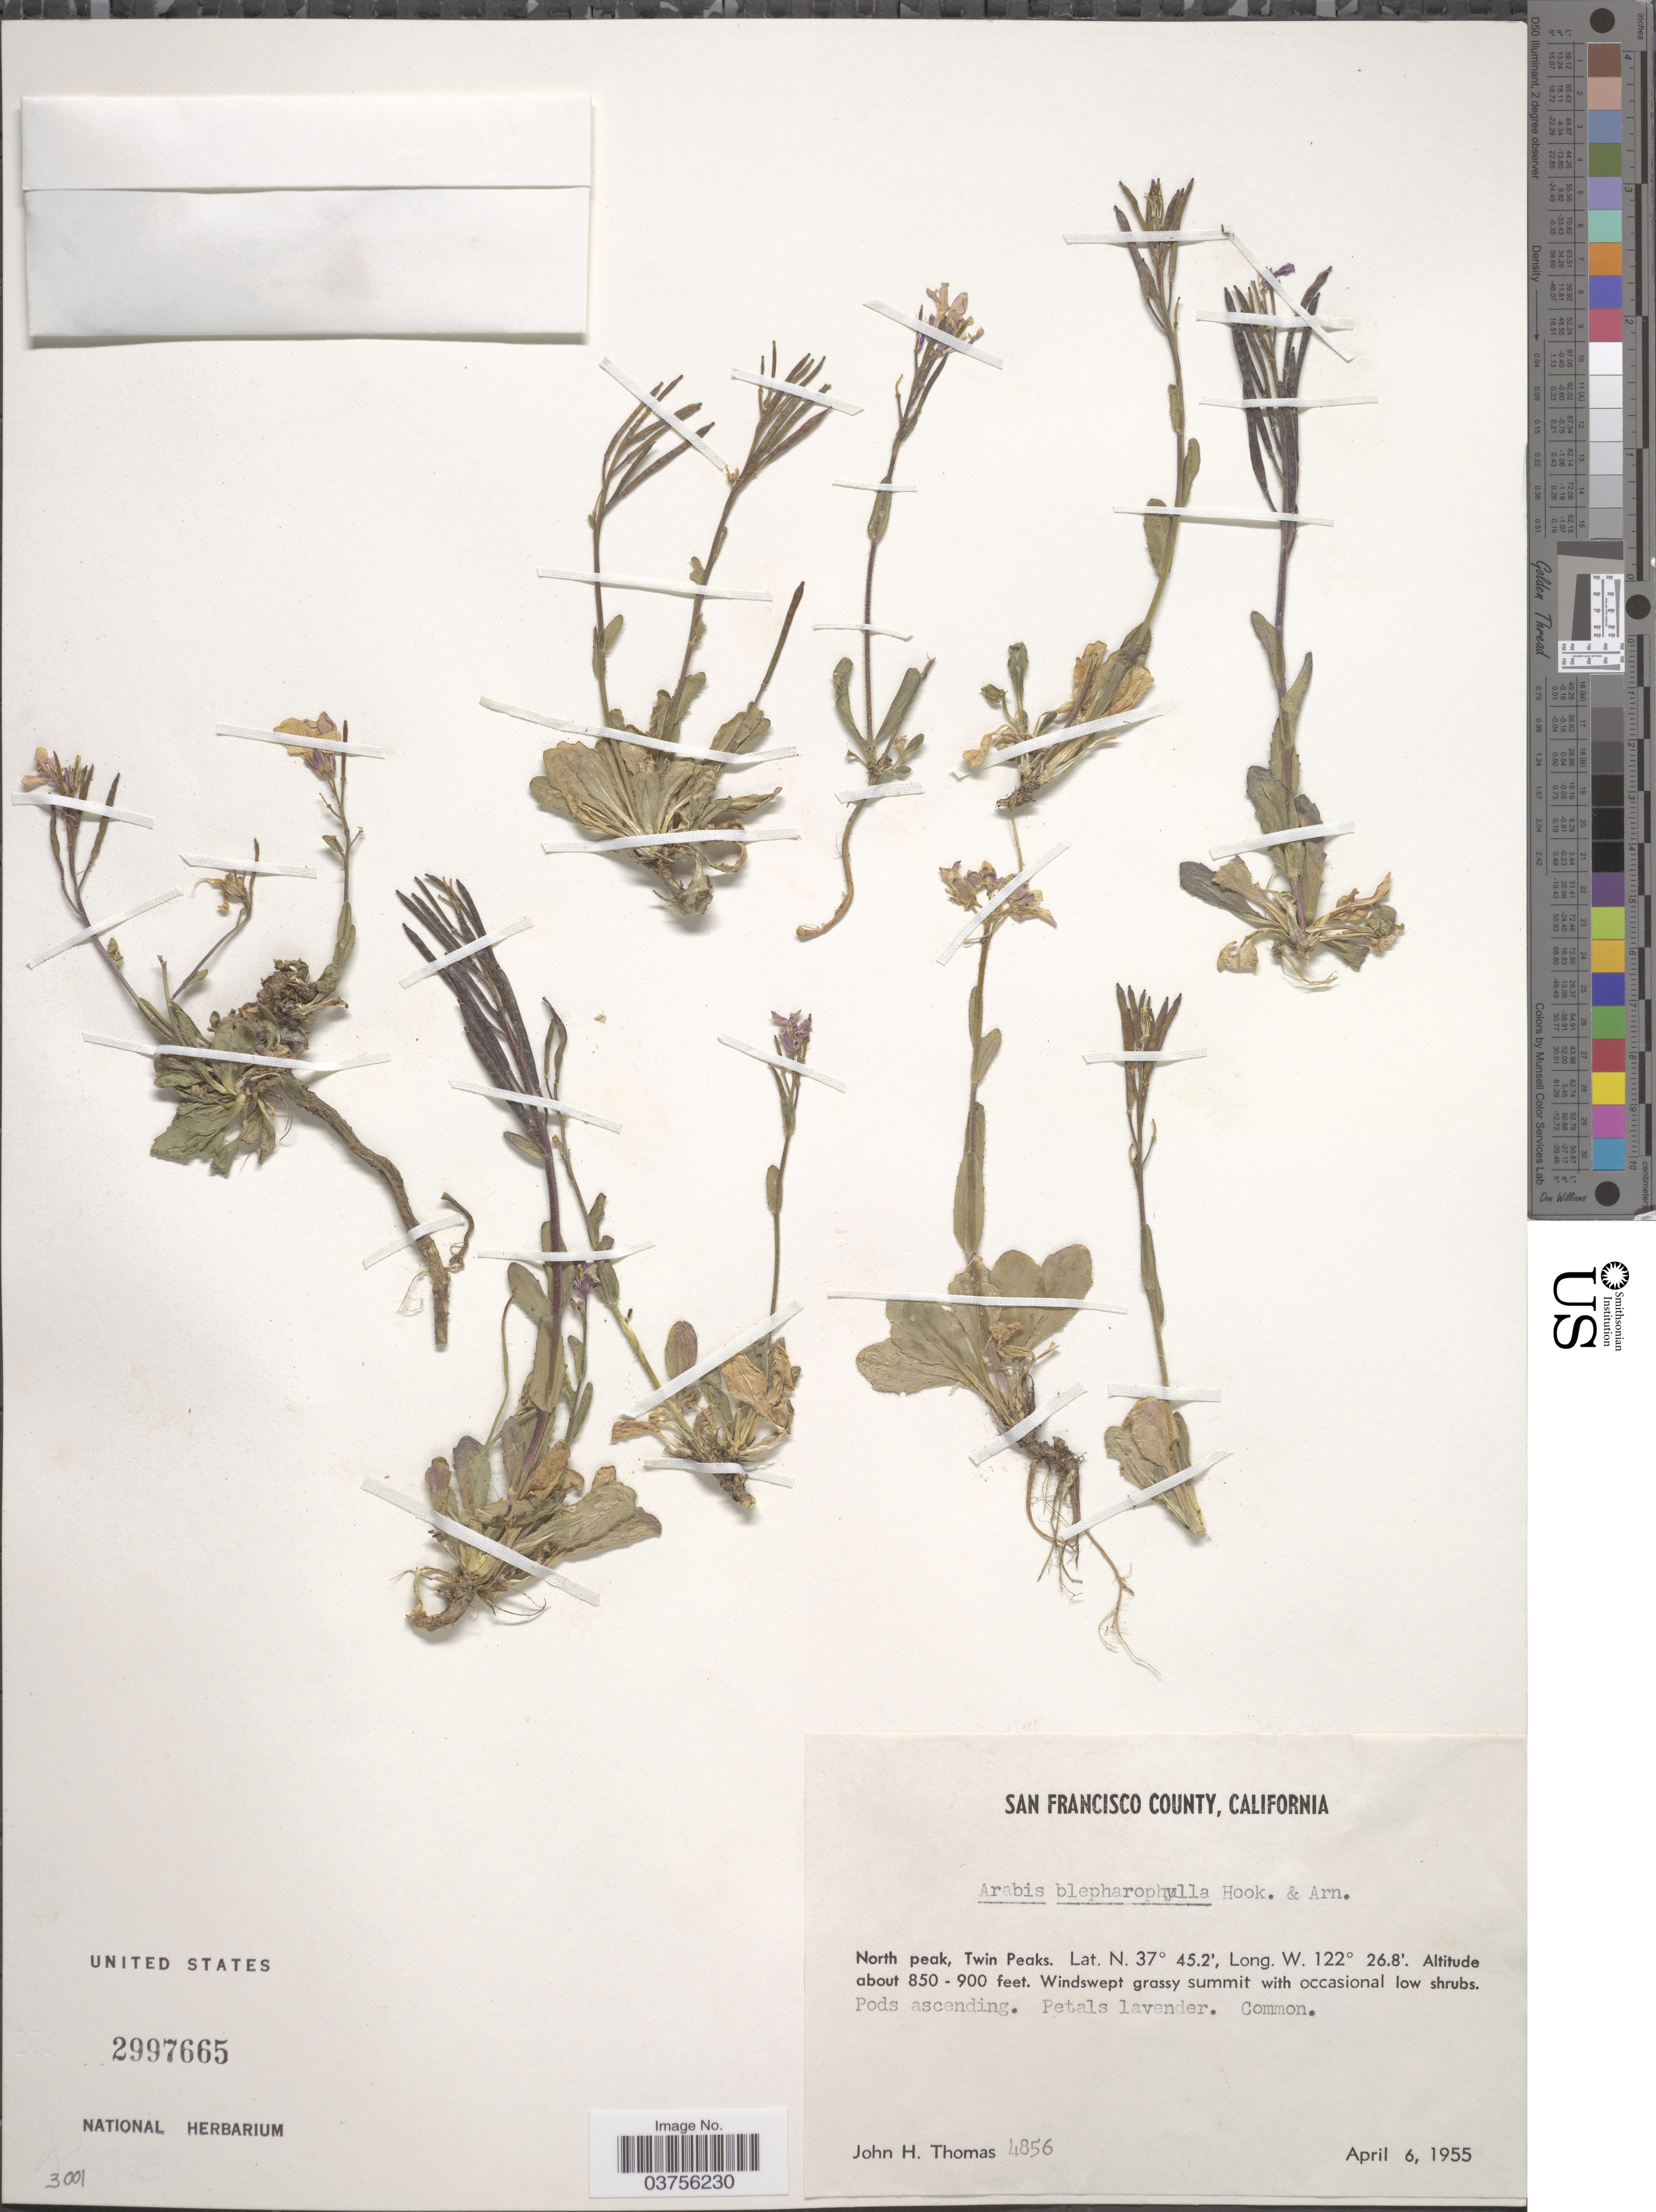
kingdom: Plantae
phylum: Tracheophyta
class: Magnoliopsida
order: Brassicales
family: Brassicaceae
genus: Arabis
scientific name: Arabis blepharophylla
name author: Hook. & Arn.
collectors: J. H. Thomas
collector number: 4856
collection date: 1955-04-06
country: United States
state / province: California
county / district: San Francisco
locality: San Francisco County. North peak, Twin Peaks.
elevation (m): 259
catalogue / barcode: US 2997665